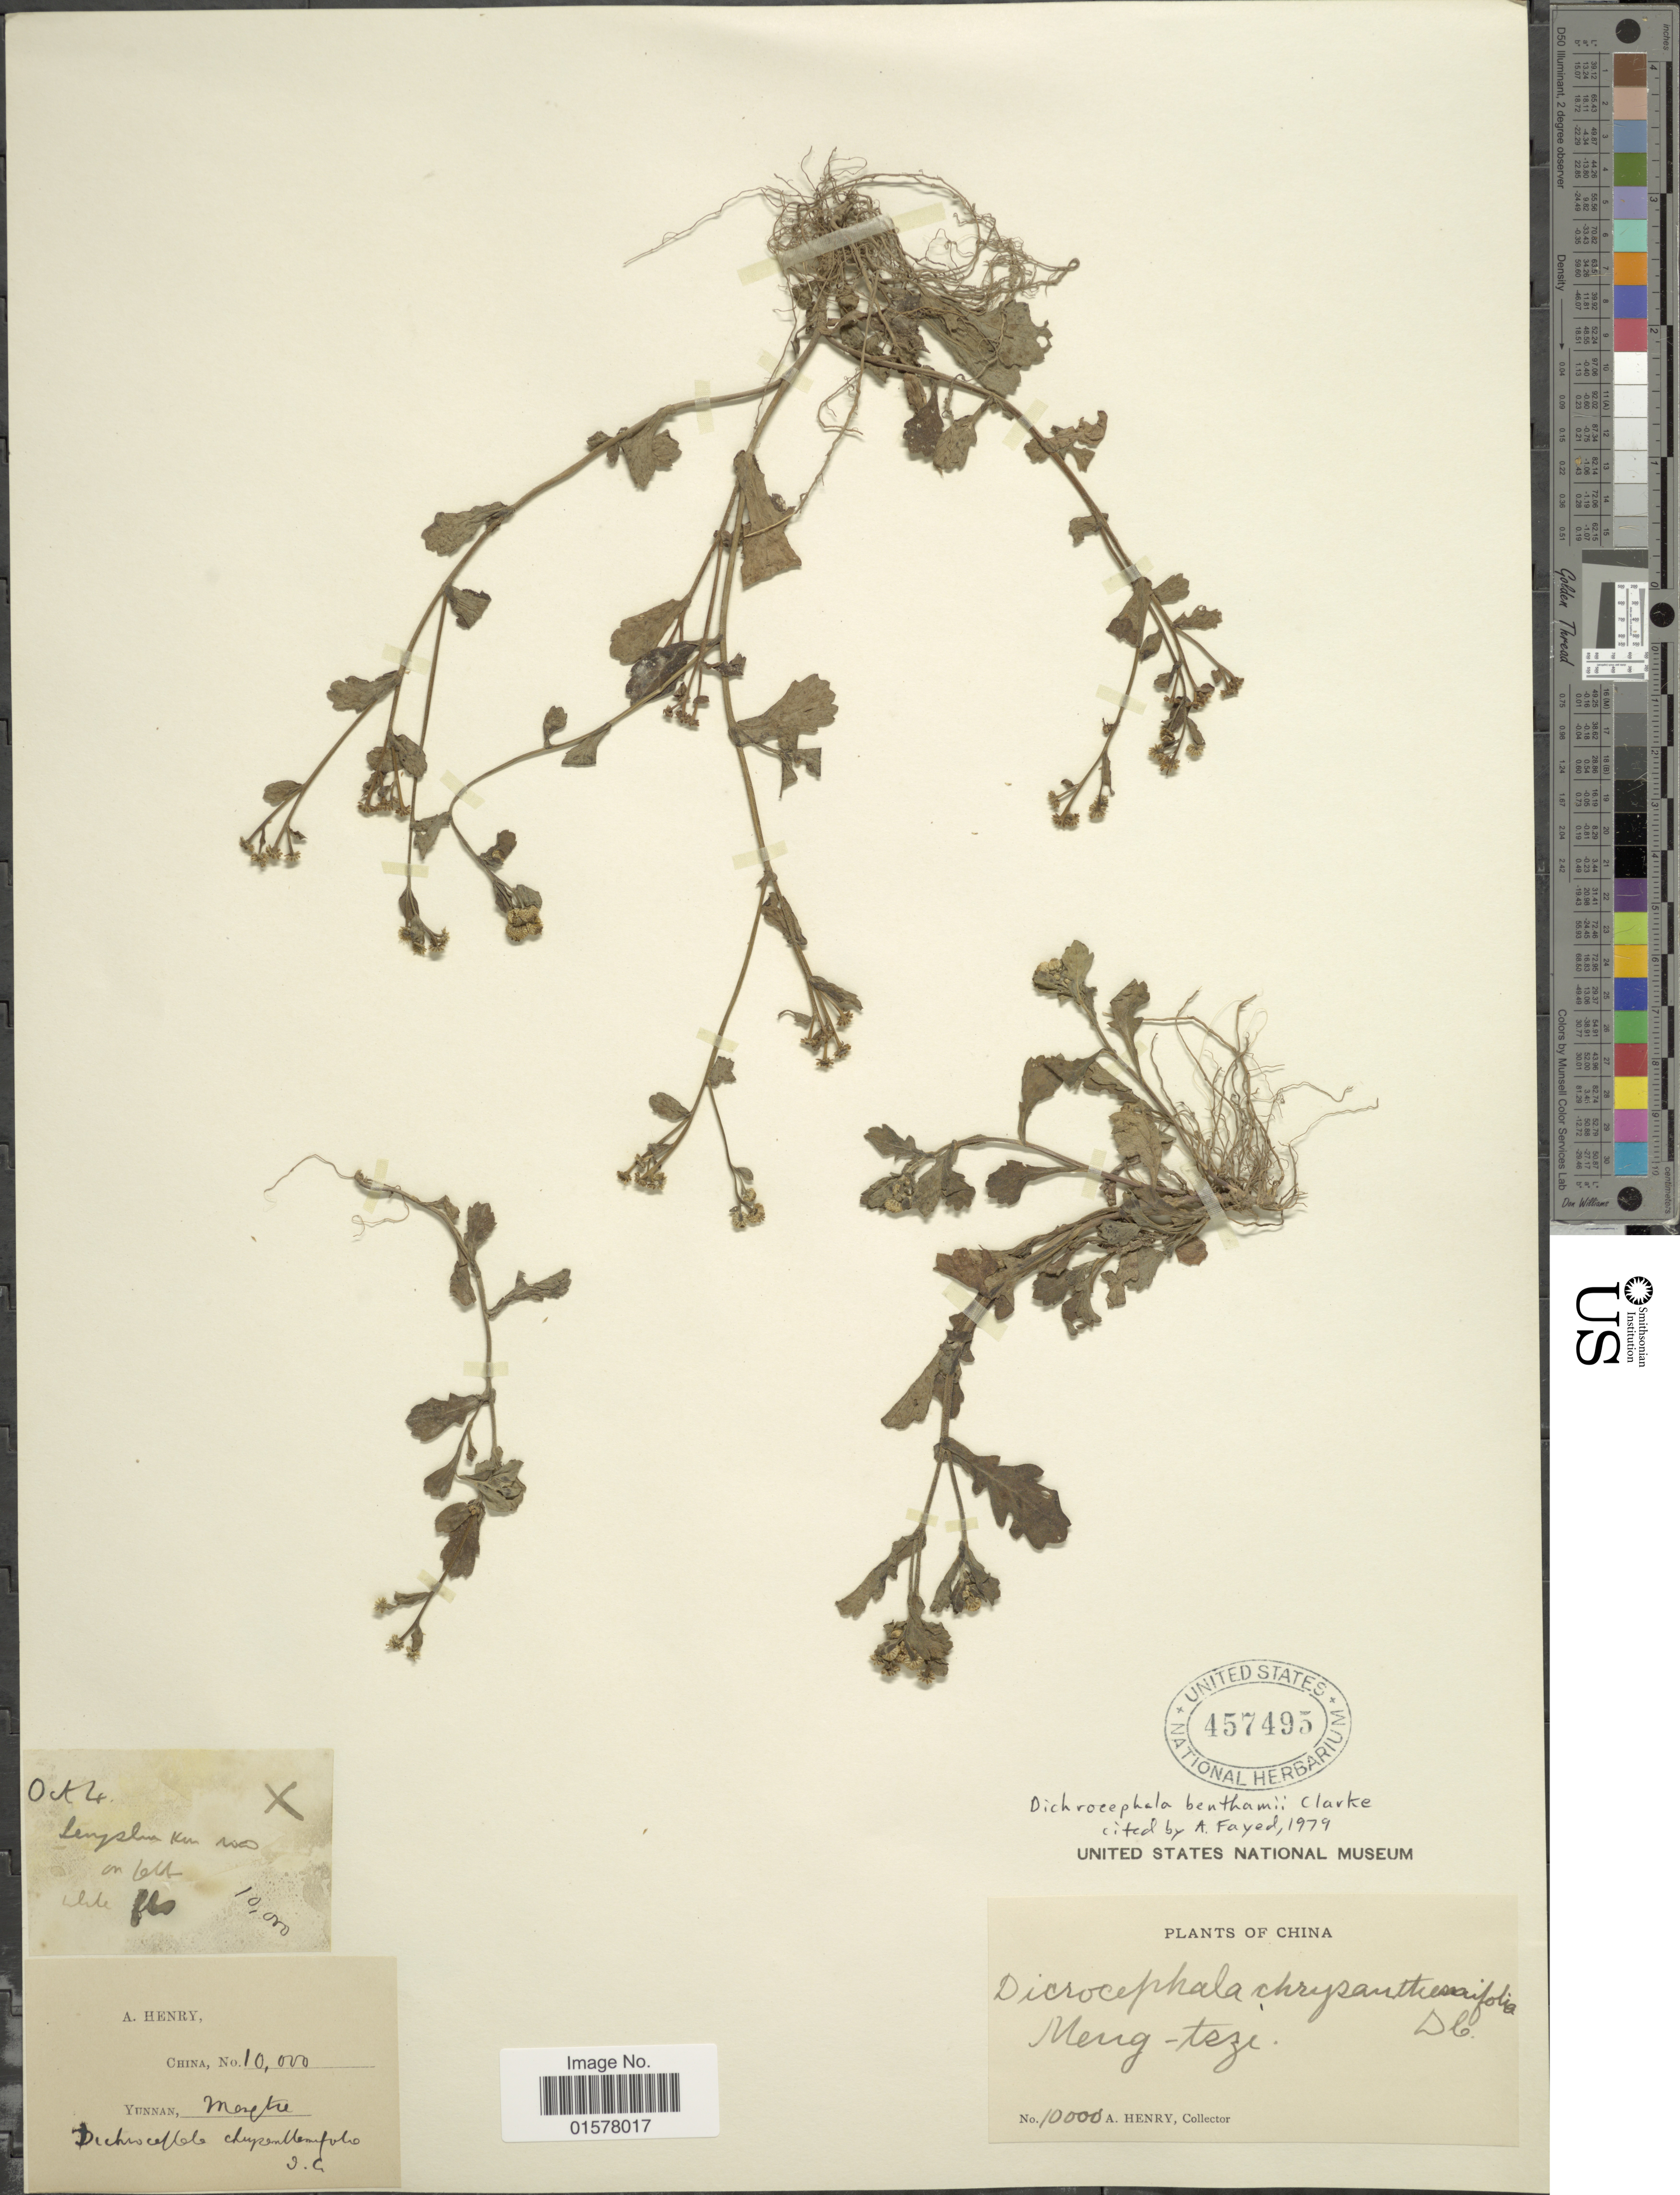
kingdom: Plantae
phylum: Tracheophyta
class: Magnoliopsida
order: Asterales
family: Asteraceae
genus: Dichrocephala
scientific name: Dichrocephala benthamii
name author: C.B. Clarke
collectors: A. Henry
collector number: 10000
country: China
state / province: Yunnan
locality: Mengtze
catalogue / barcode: US 457495